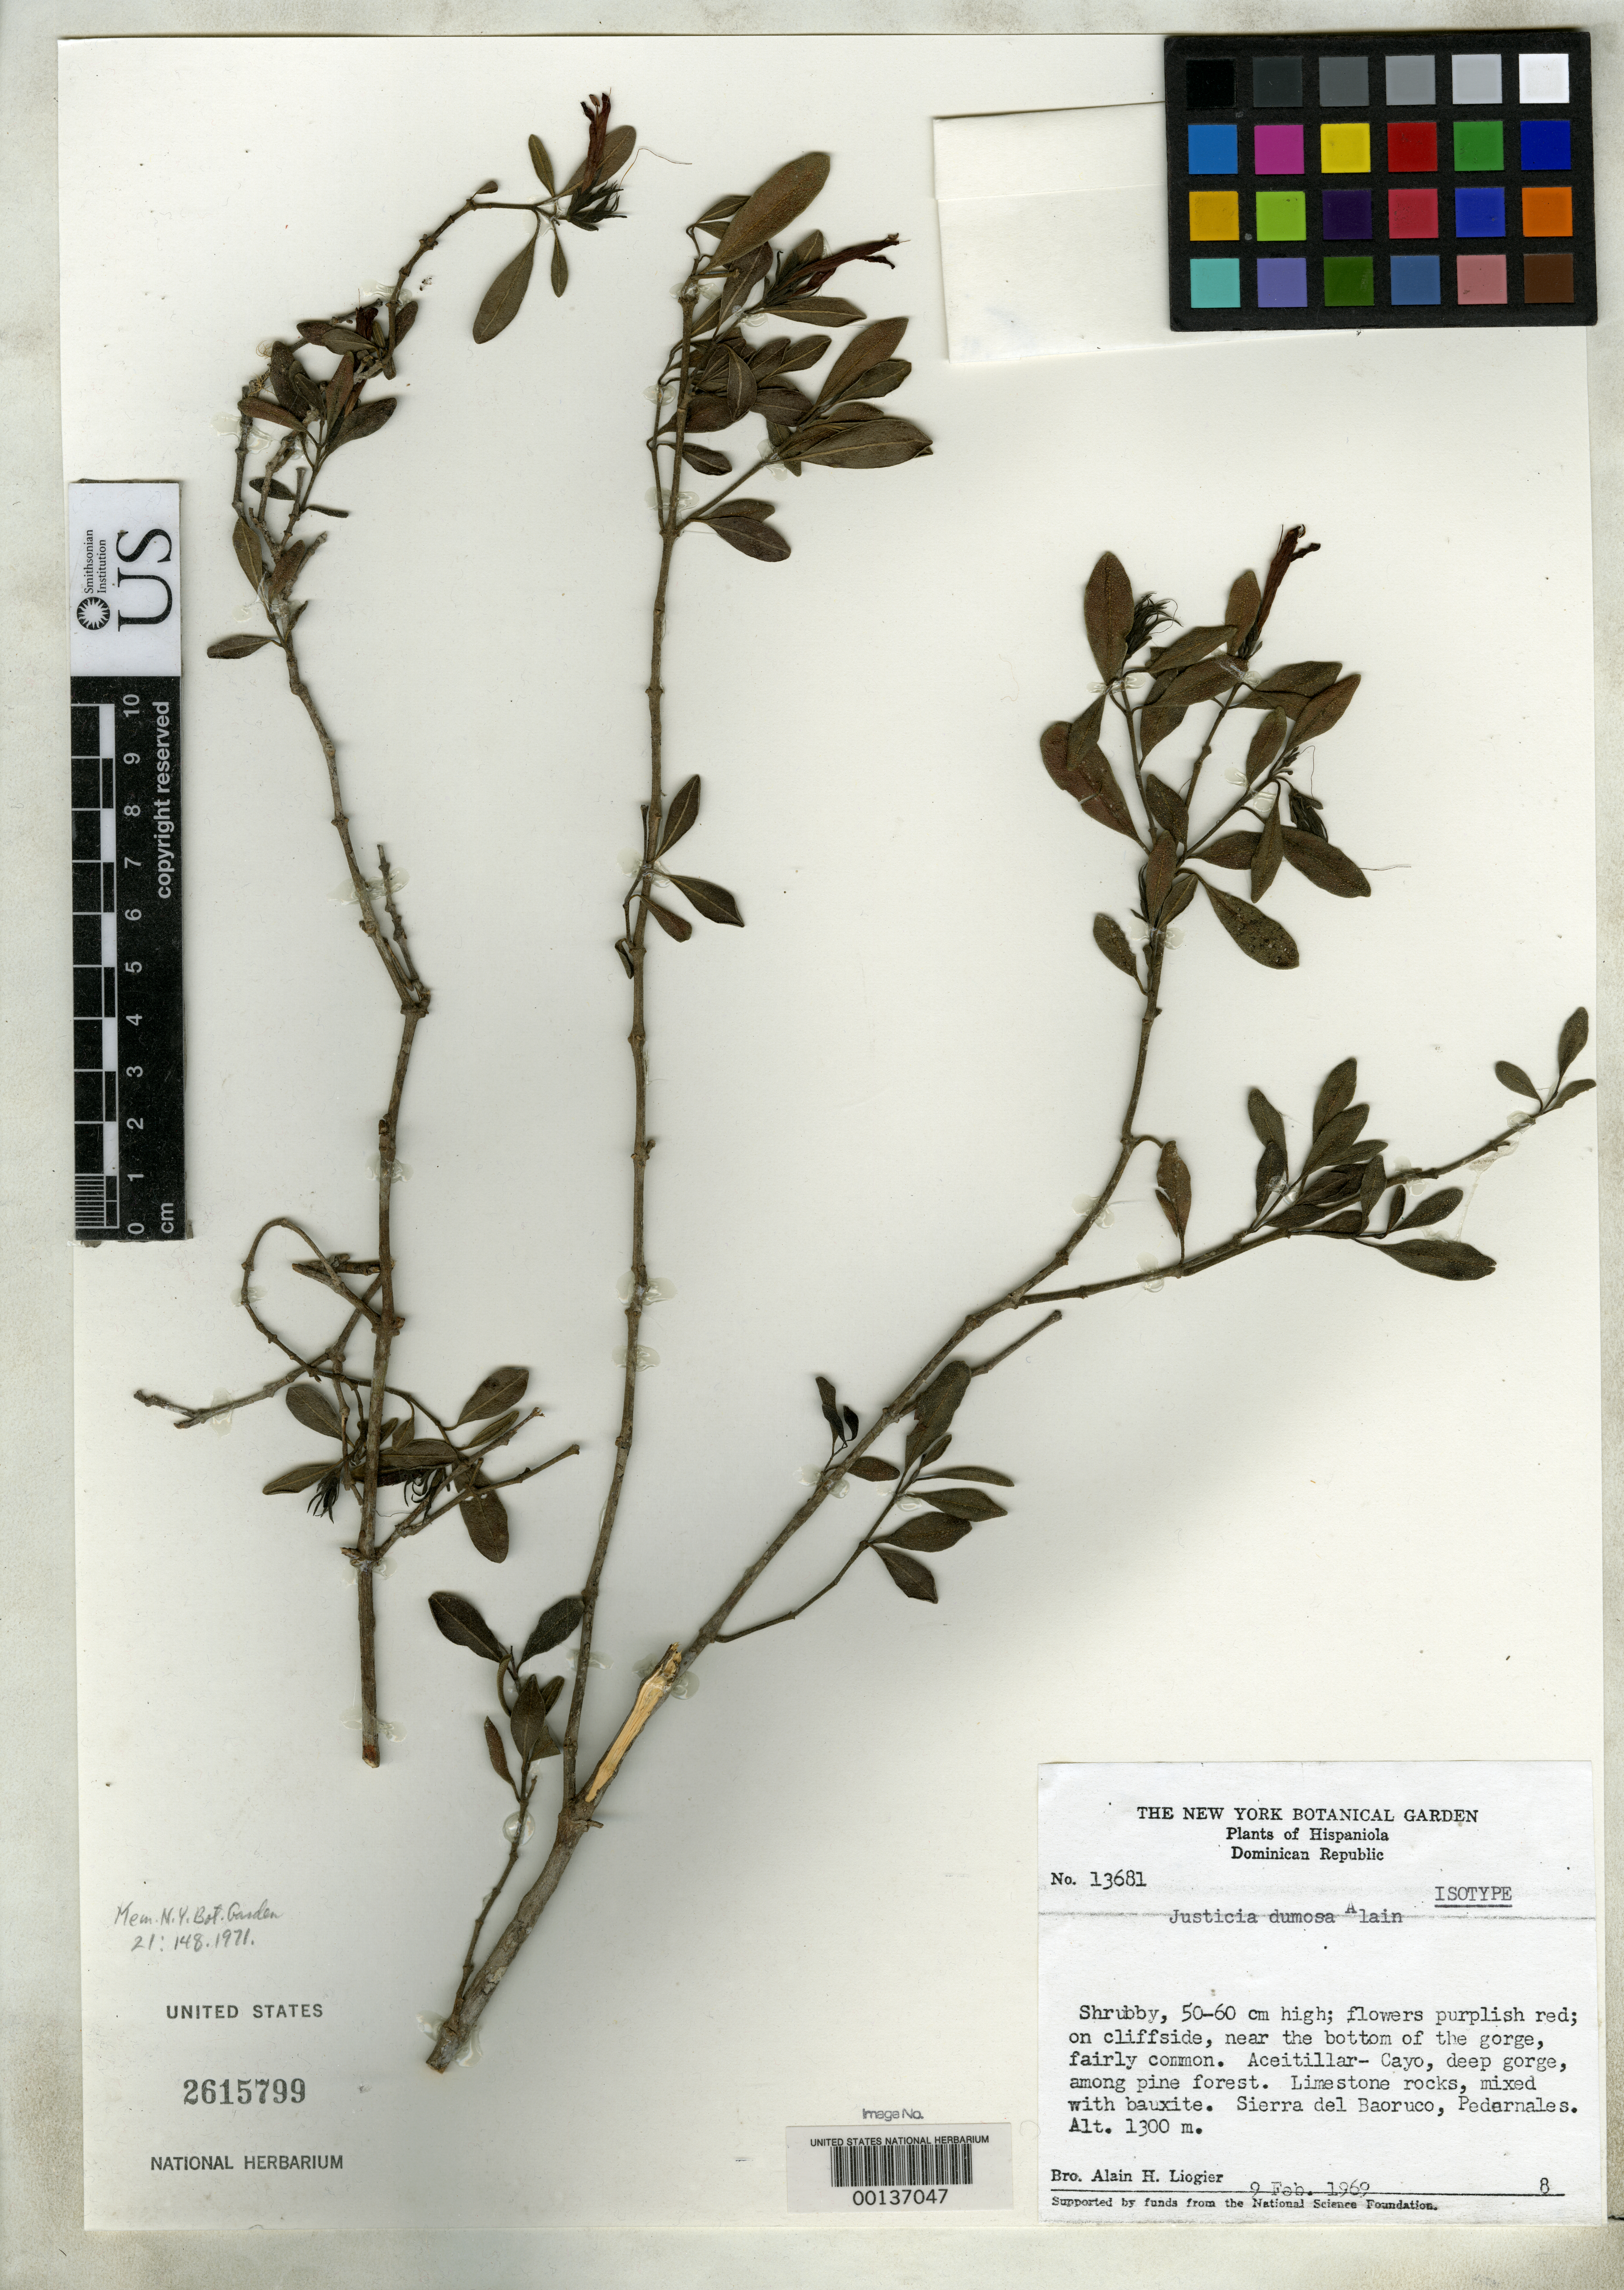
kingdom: Plantae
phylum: Tracheophyta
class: Magnoliopsida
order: Lamiales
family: Acanthaceae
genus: Justicia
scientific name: Justicia dumosa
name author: Alain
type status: Isotype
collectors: A. H. Liogier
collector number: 13681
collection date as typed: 09 Feb 1969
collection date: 1969-02-09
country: Dominican Republic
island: Hispaniola Island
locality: Pedernales, Sierra de Baoruco.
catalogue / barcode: US 2615799